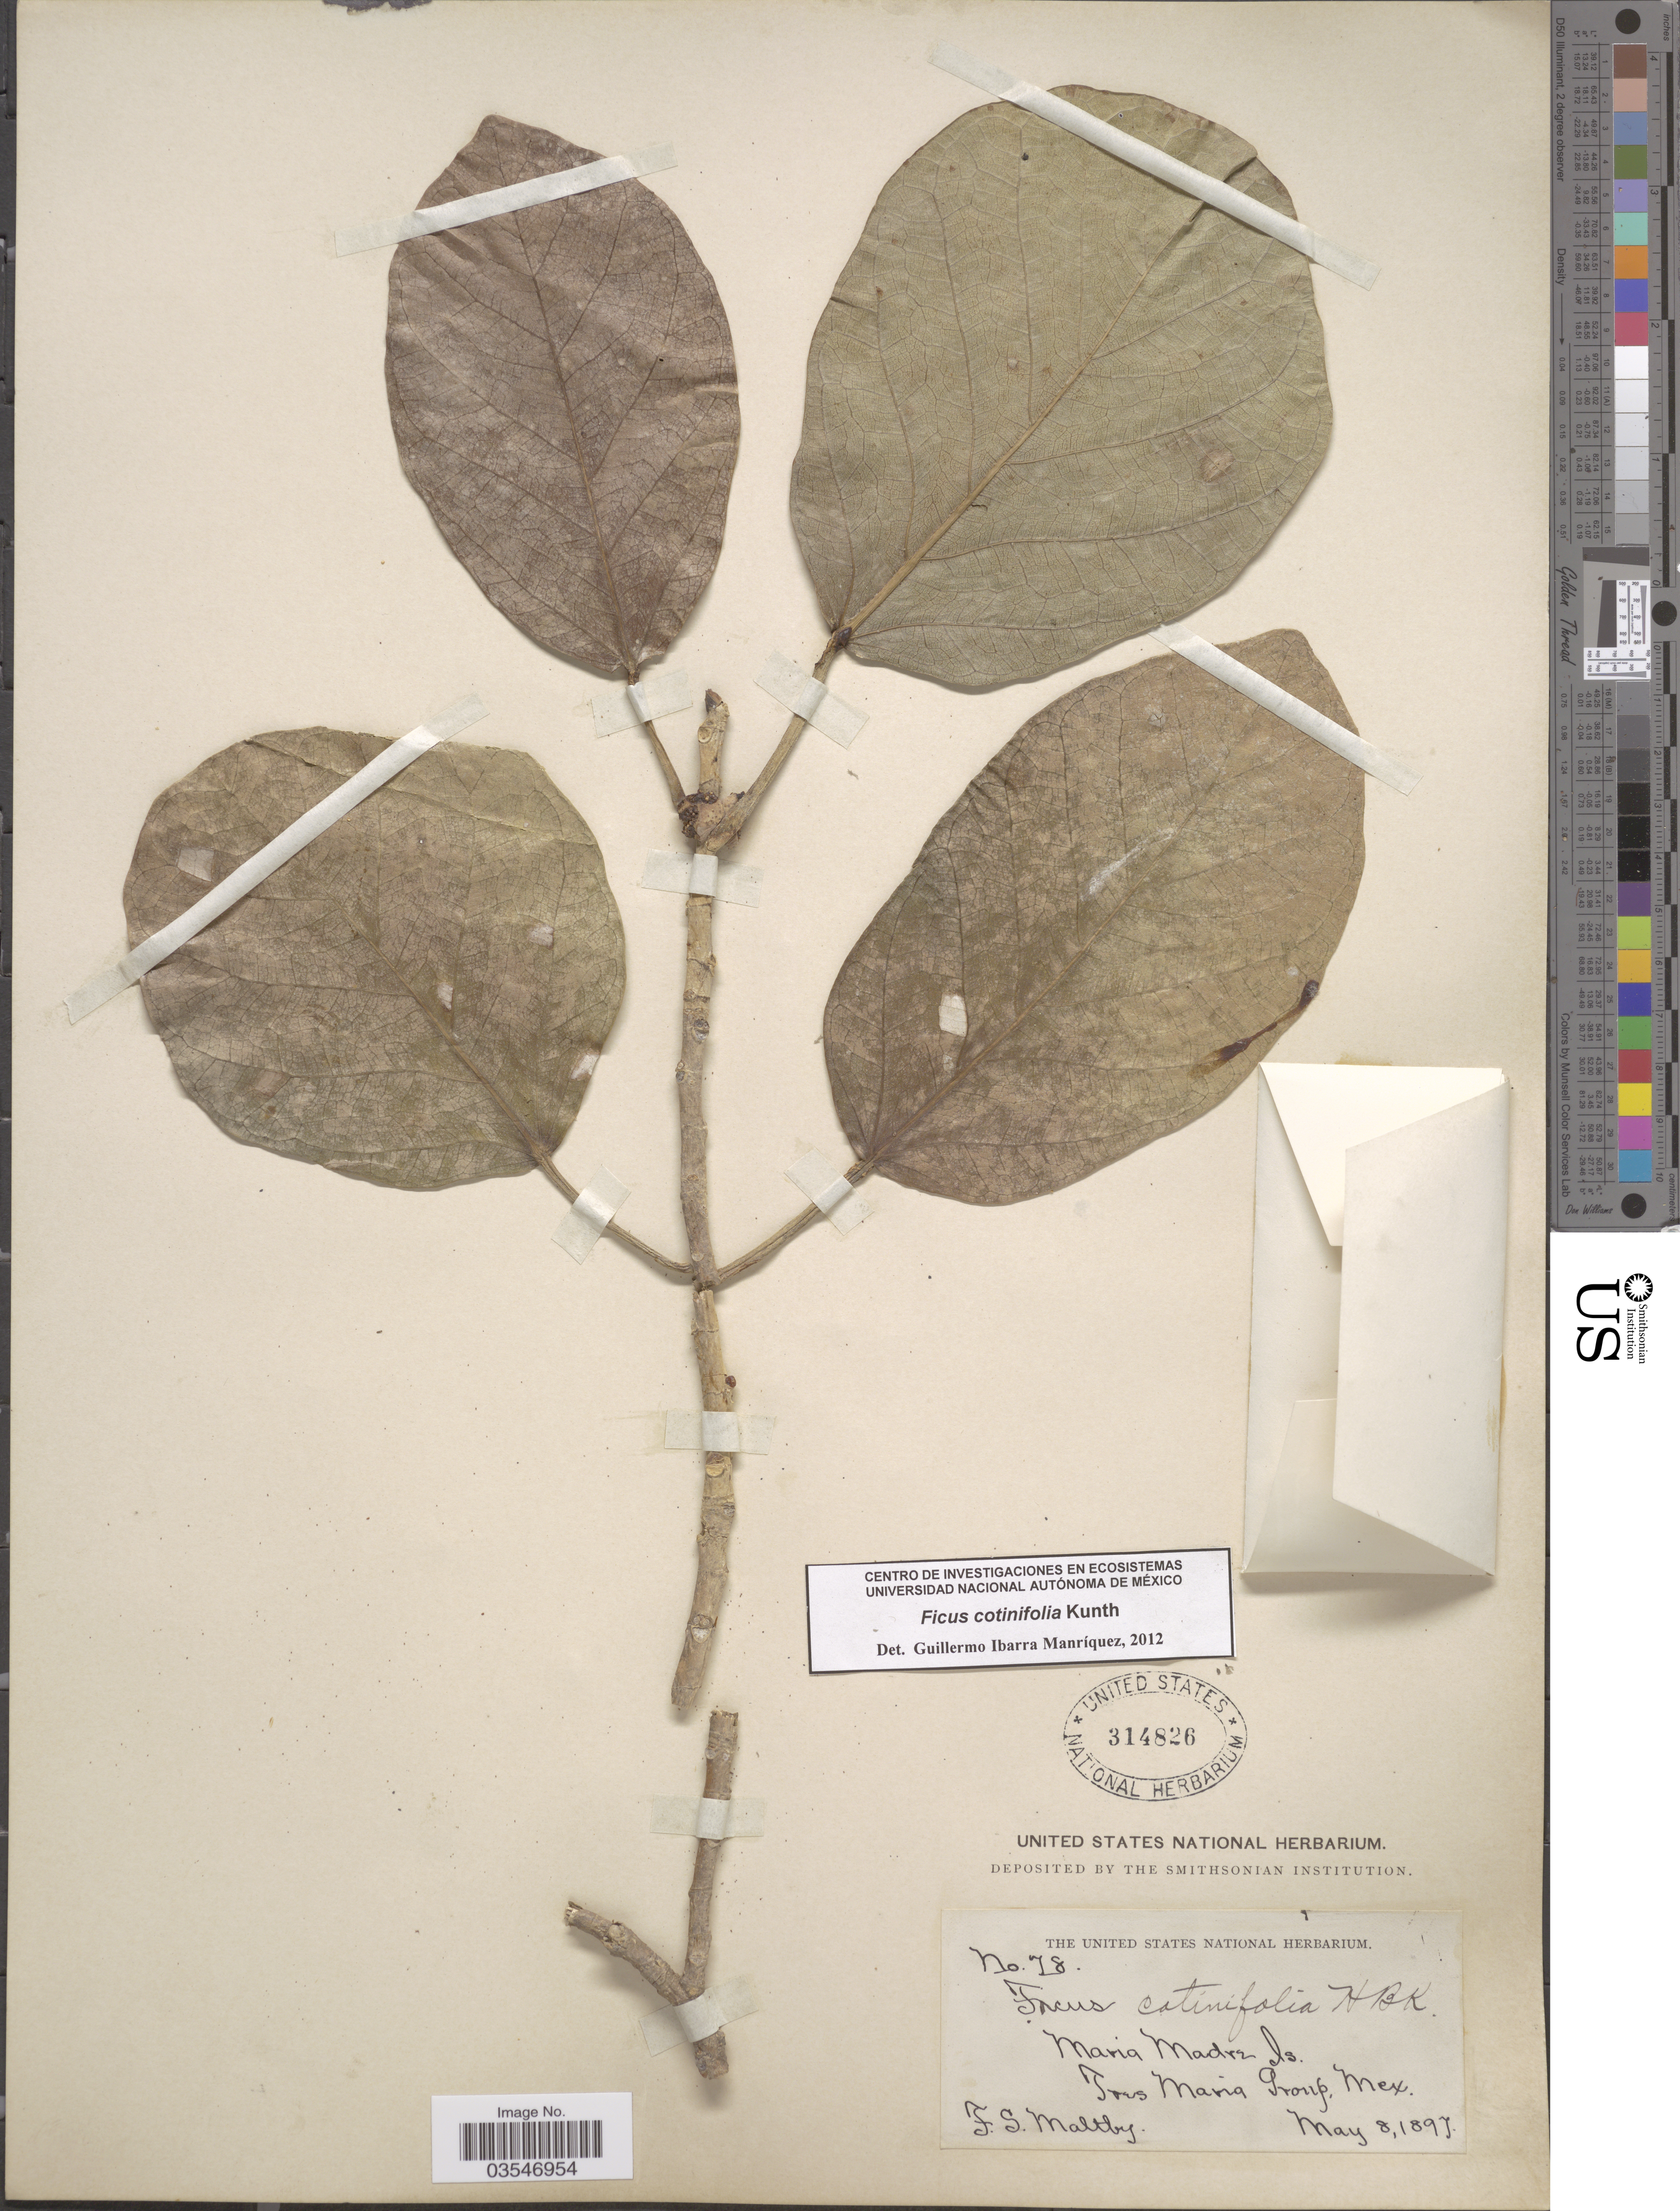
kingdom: Plantae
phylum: Tracheophyta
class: Magnoliopsida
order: Rosales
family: Moraceae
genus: Ficus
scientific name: Ficus cotinifolia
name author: Kunth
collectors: F. S. Maltby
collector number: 78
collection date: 1897-05-08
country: Mexico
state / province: Nayarit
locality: Maria Madre Is. Tres Maria Group.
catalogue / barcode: US 314826